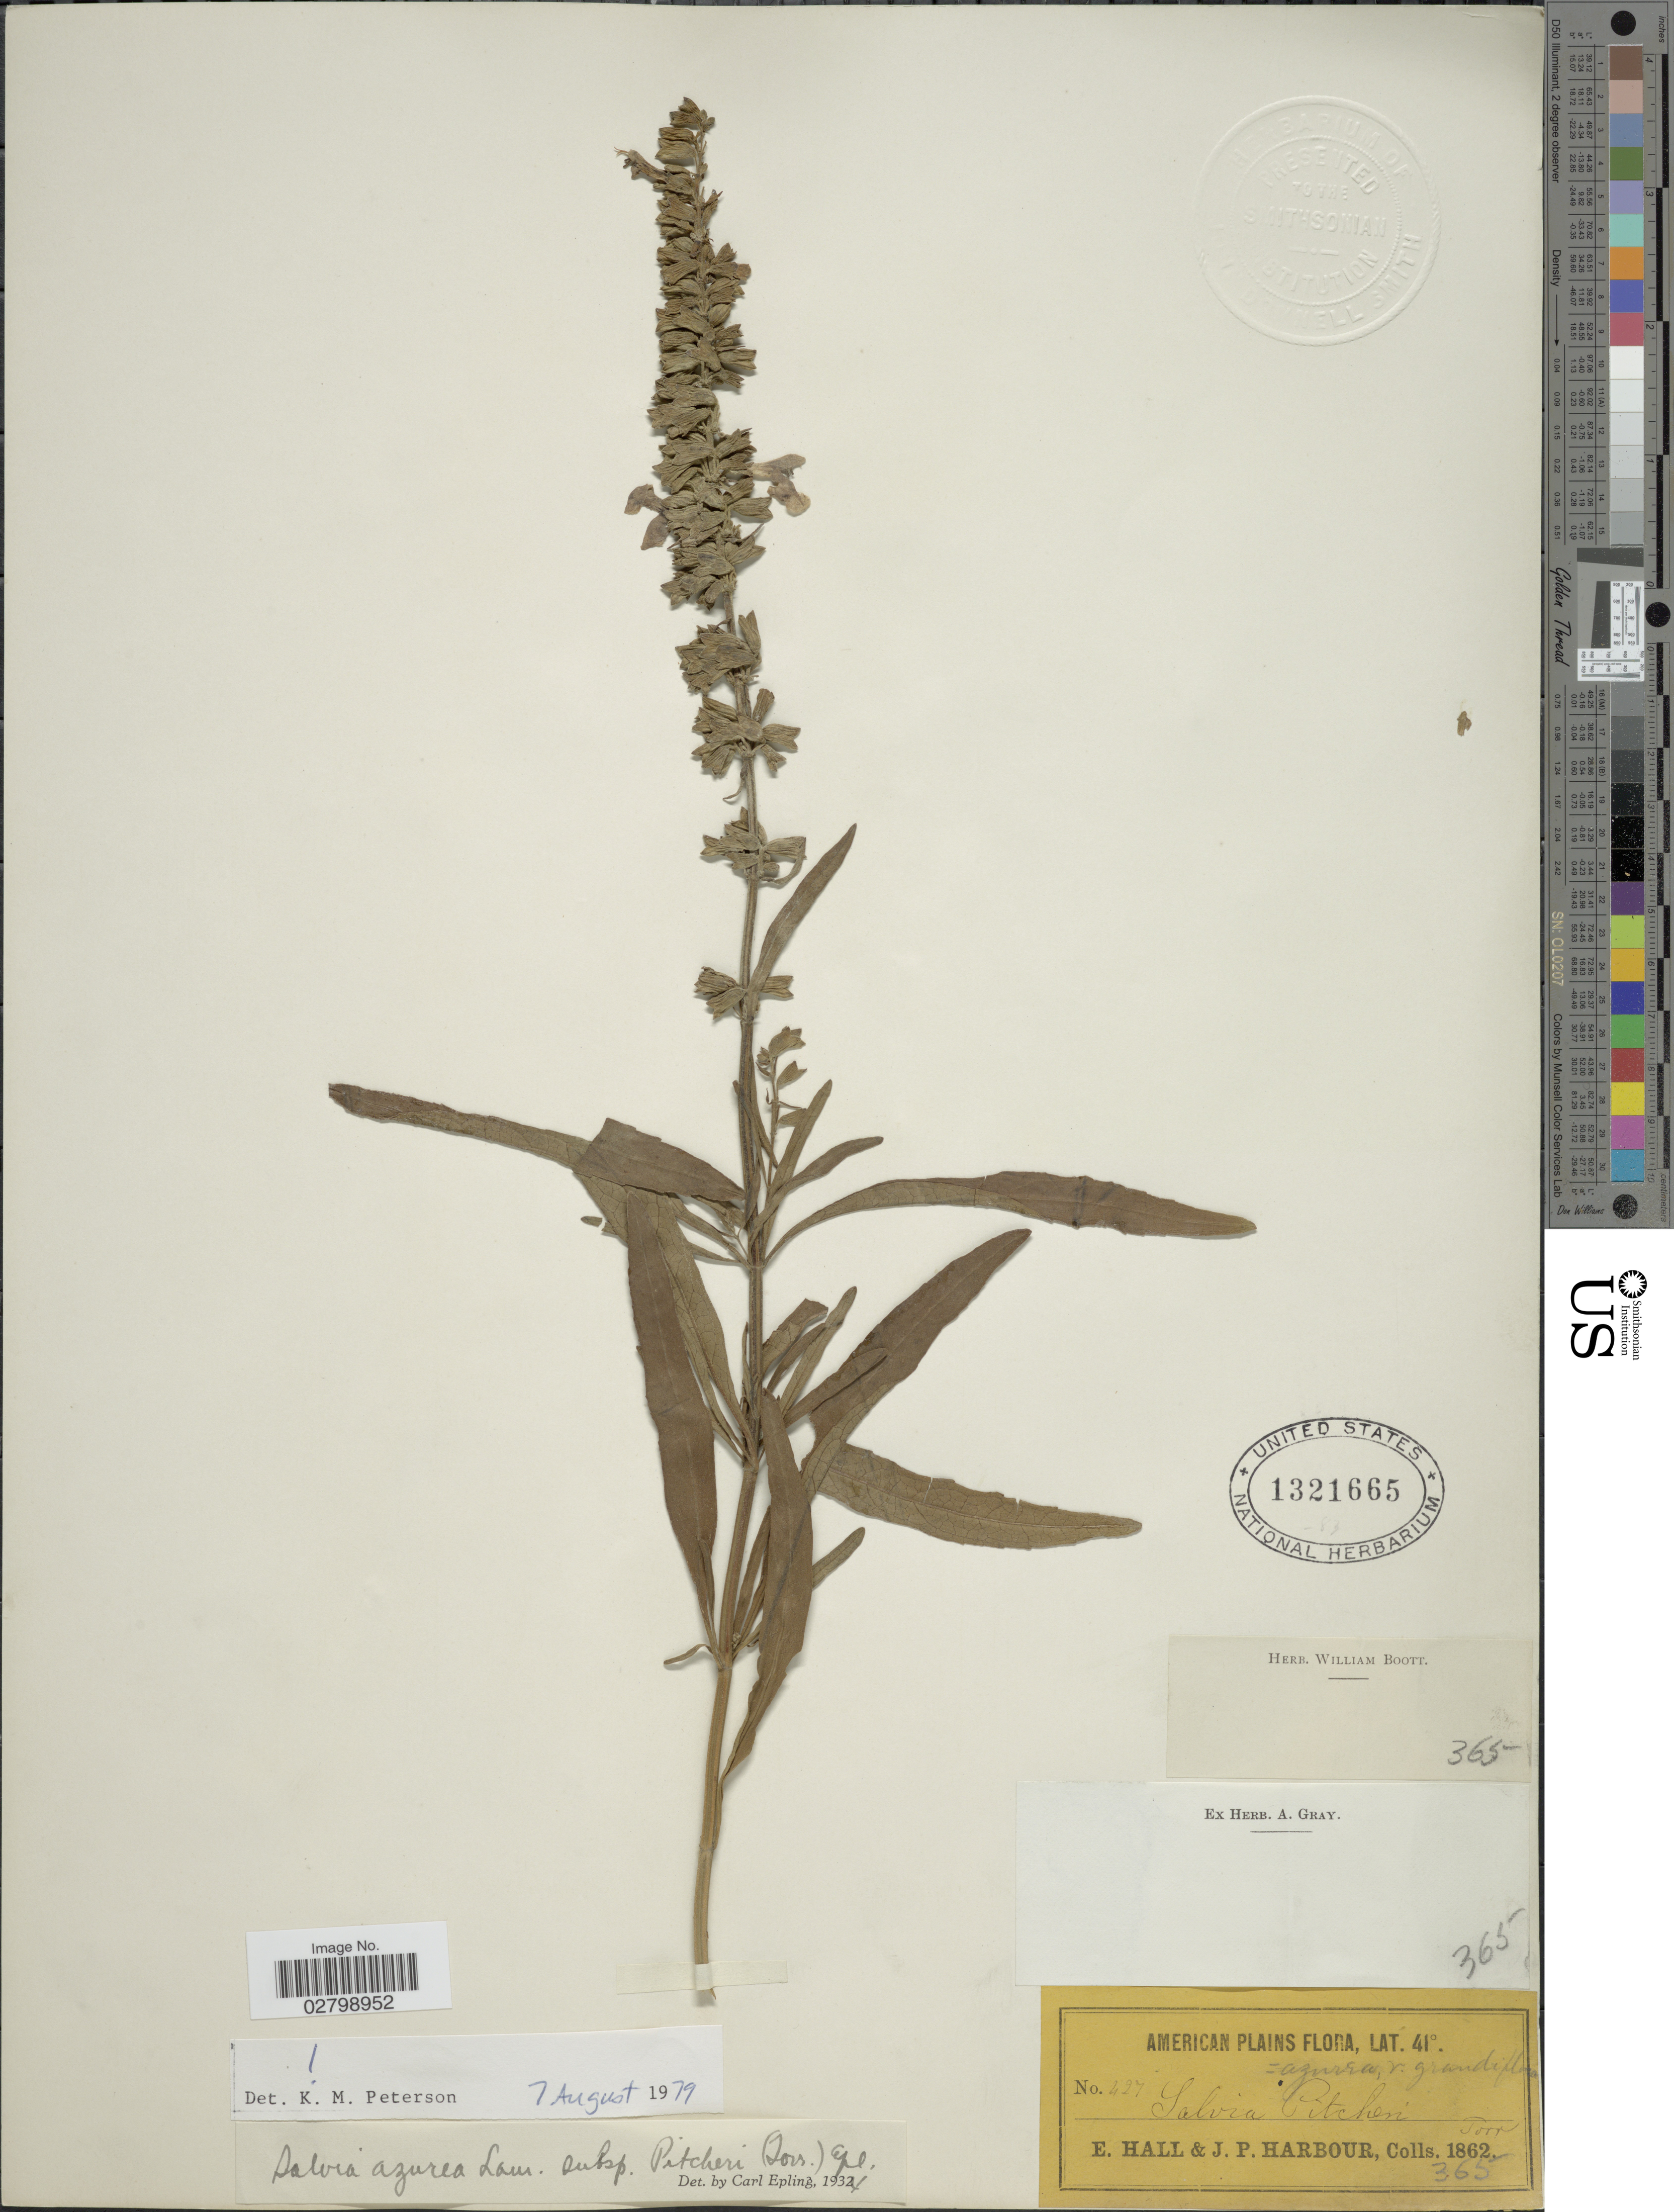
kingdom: Plantae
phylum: Tracheophyta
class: Magnoliopsida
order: Lamiales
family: Lamiaceae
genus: Salvia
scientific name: Salvia azurea subsp. pitcheri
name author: Michx. ex Lam.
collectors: E. Hall & J. Harbour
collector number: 427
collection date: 1862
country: United States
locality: American plains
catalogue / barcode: US 1321665